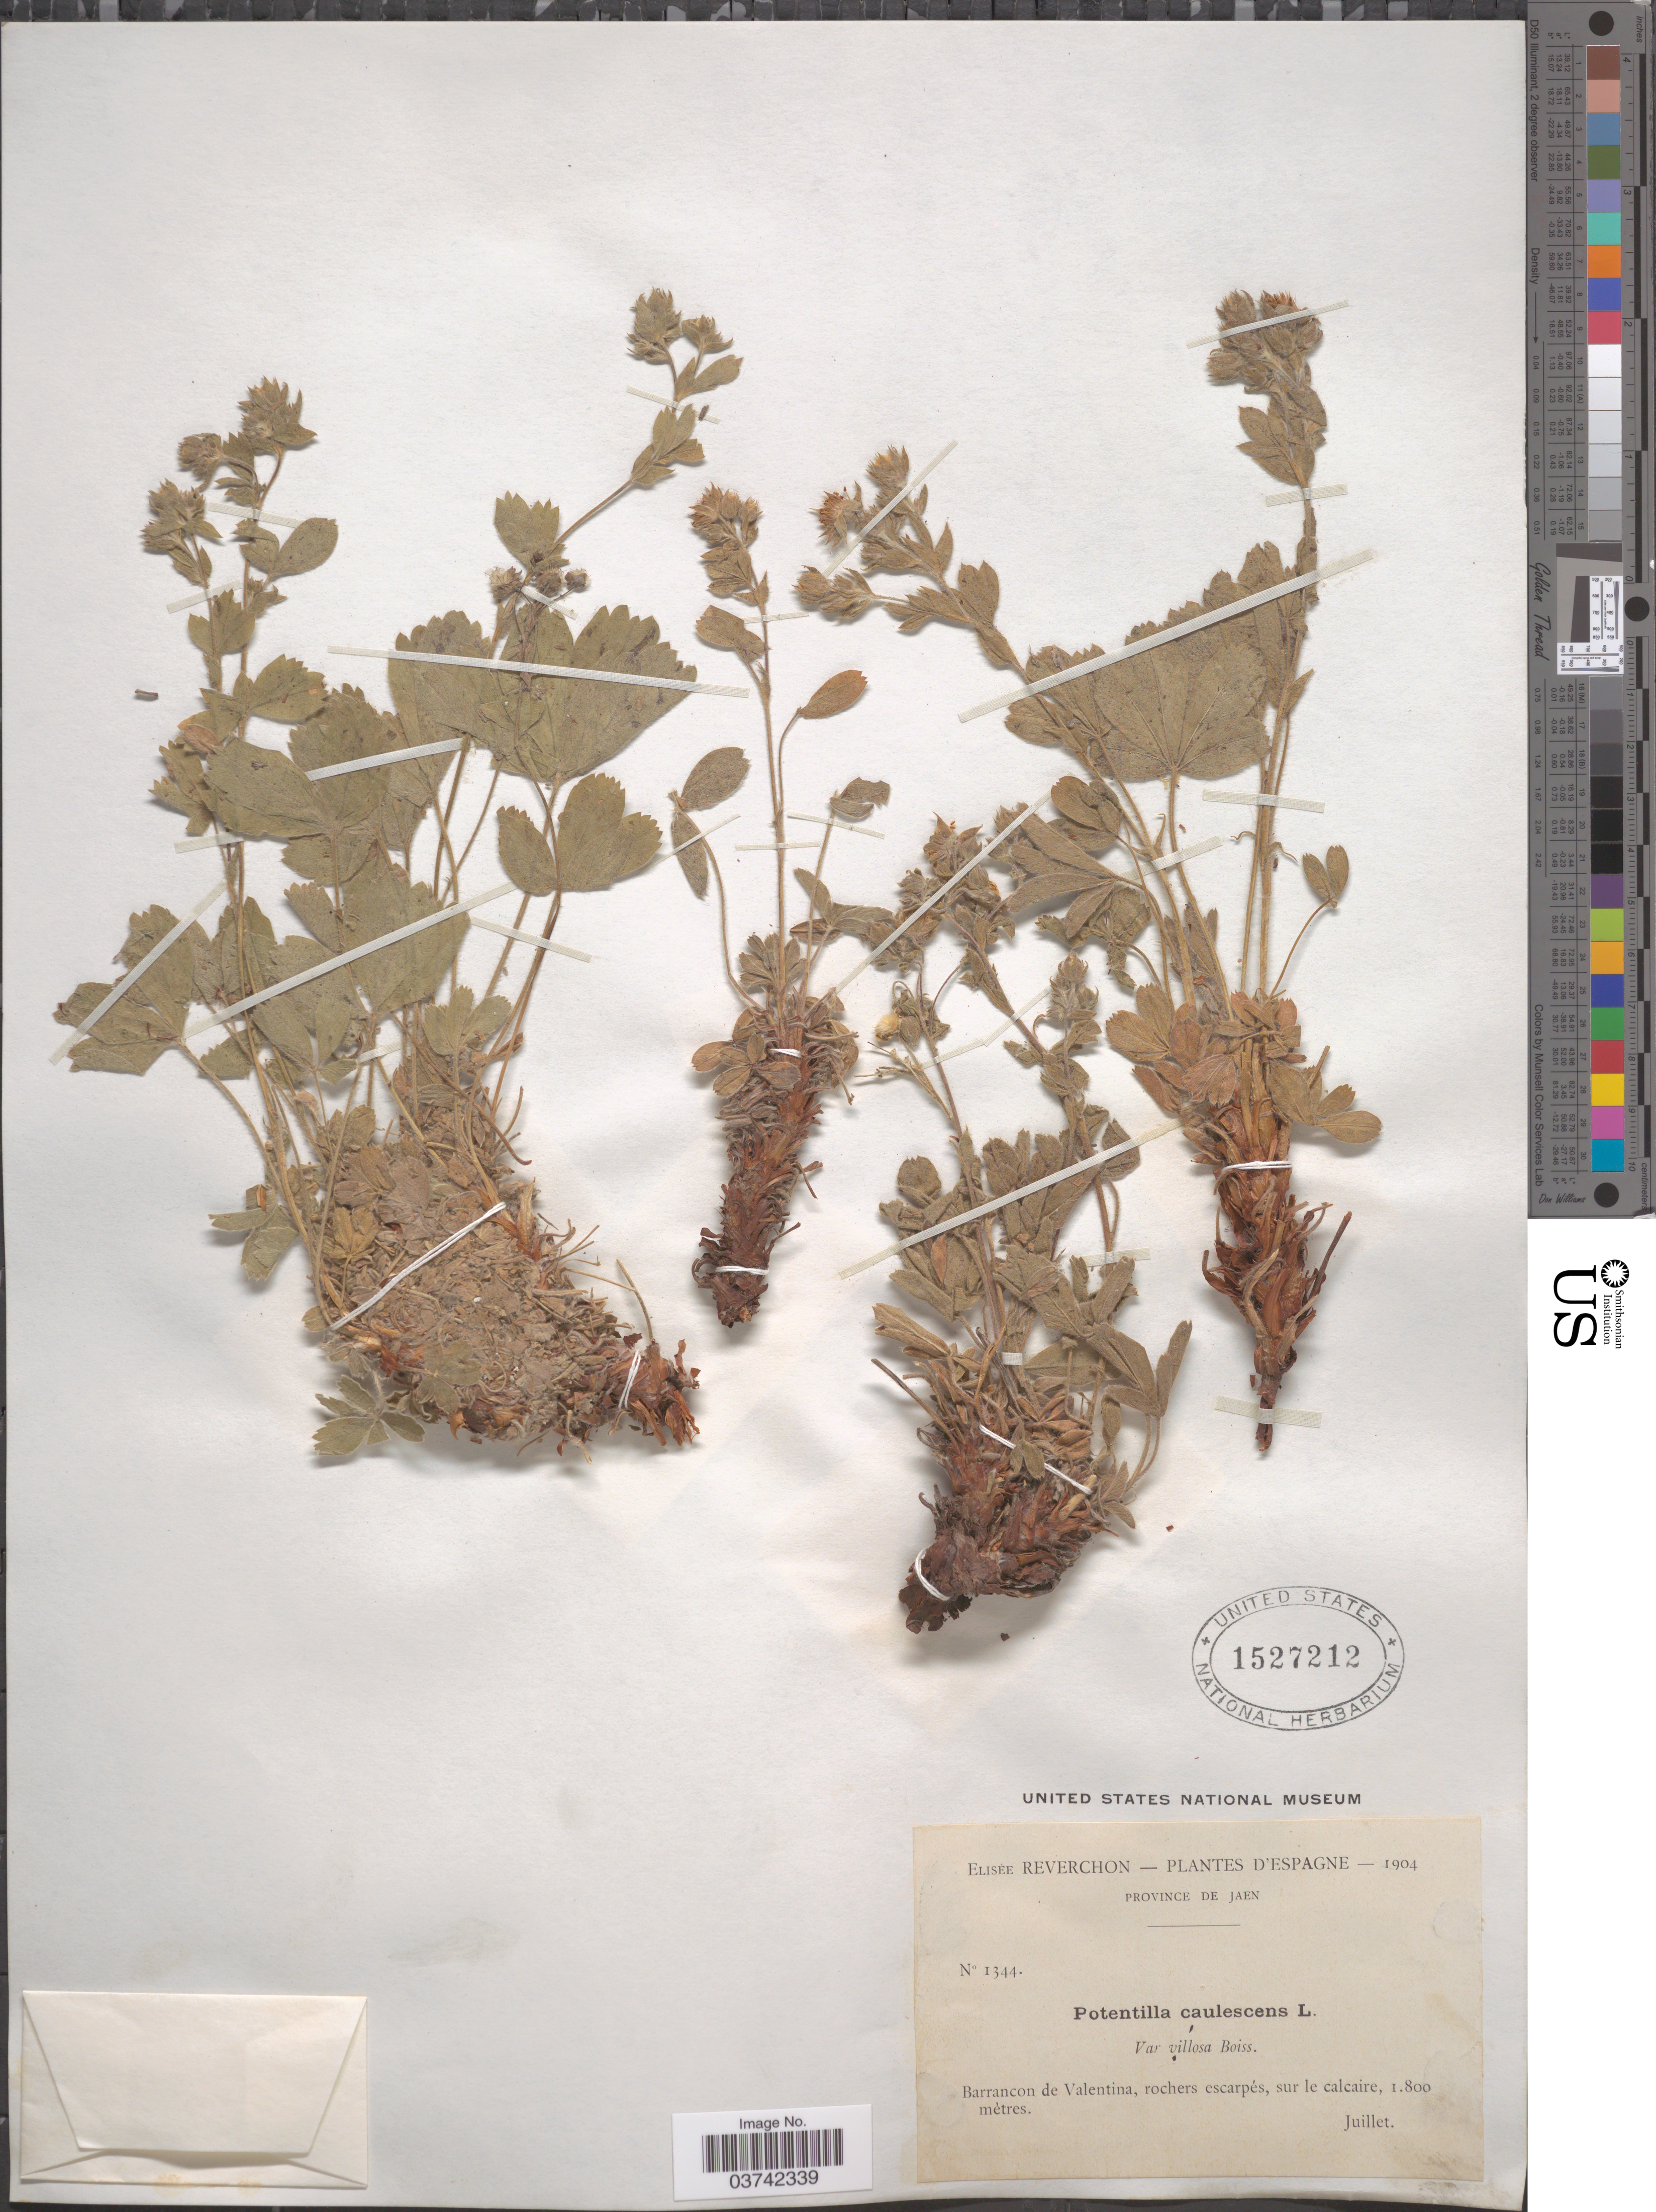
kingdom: Plantae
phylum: Tracheophyta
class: Magnoliopsida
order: Rosales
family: Rosaceae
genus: Potentilla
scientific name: Potentilla caulescens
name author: L.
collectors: E. Reverchon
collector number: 1344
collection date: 1904-07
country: Spain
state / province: Andalucía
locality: Espagne. Province de Jaen. Barrancon de Valentina.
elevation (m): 1800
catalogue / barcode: US 1527212